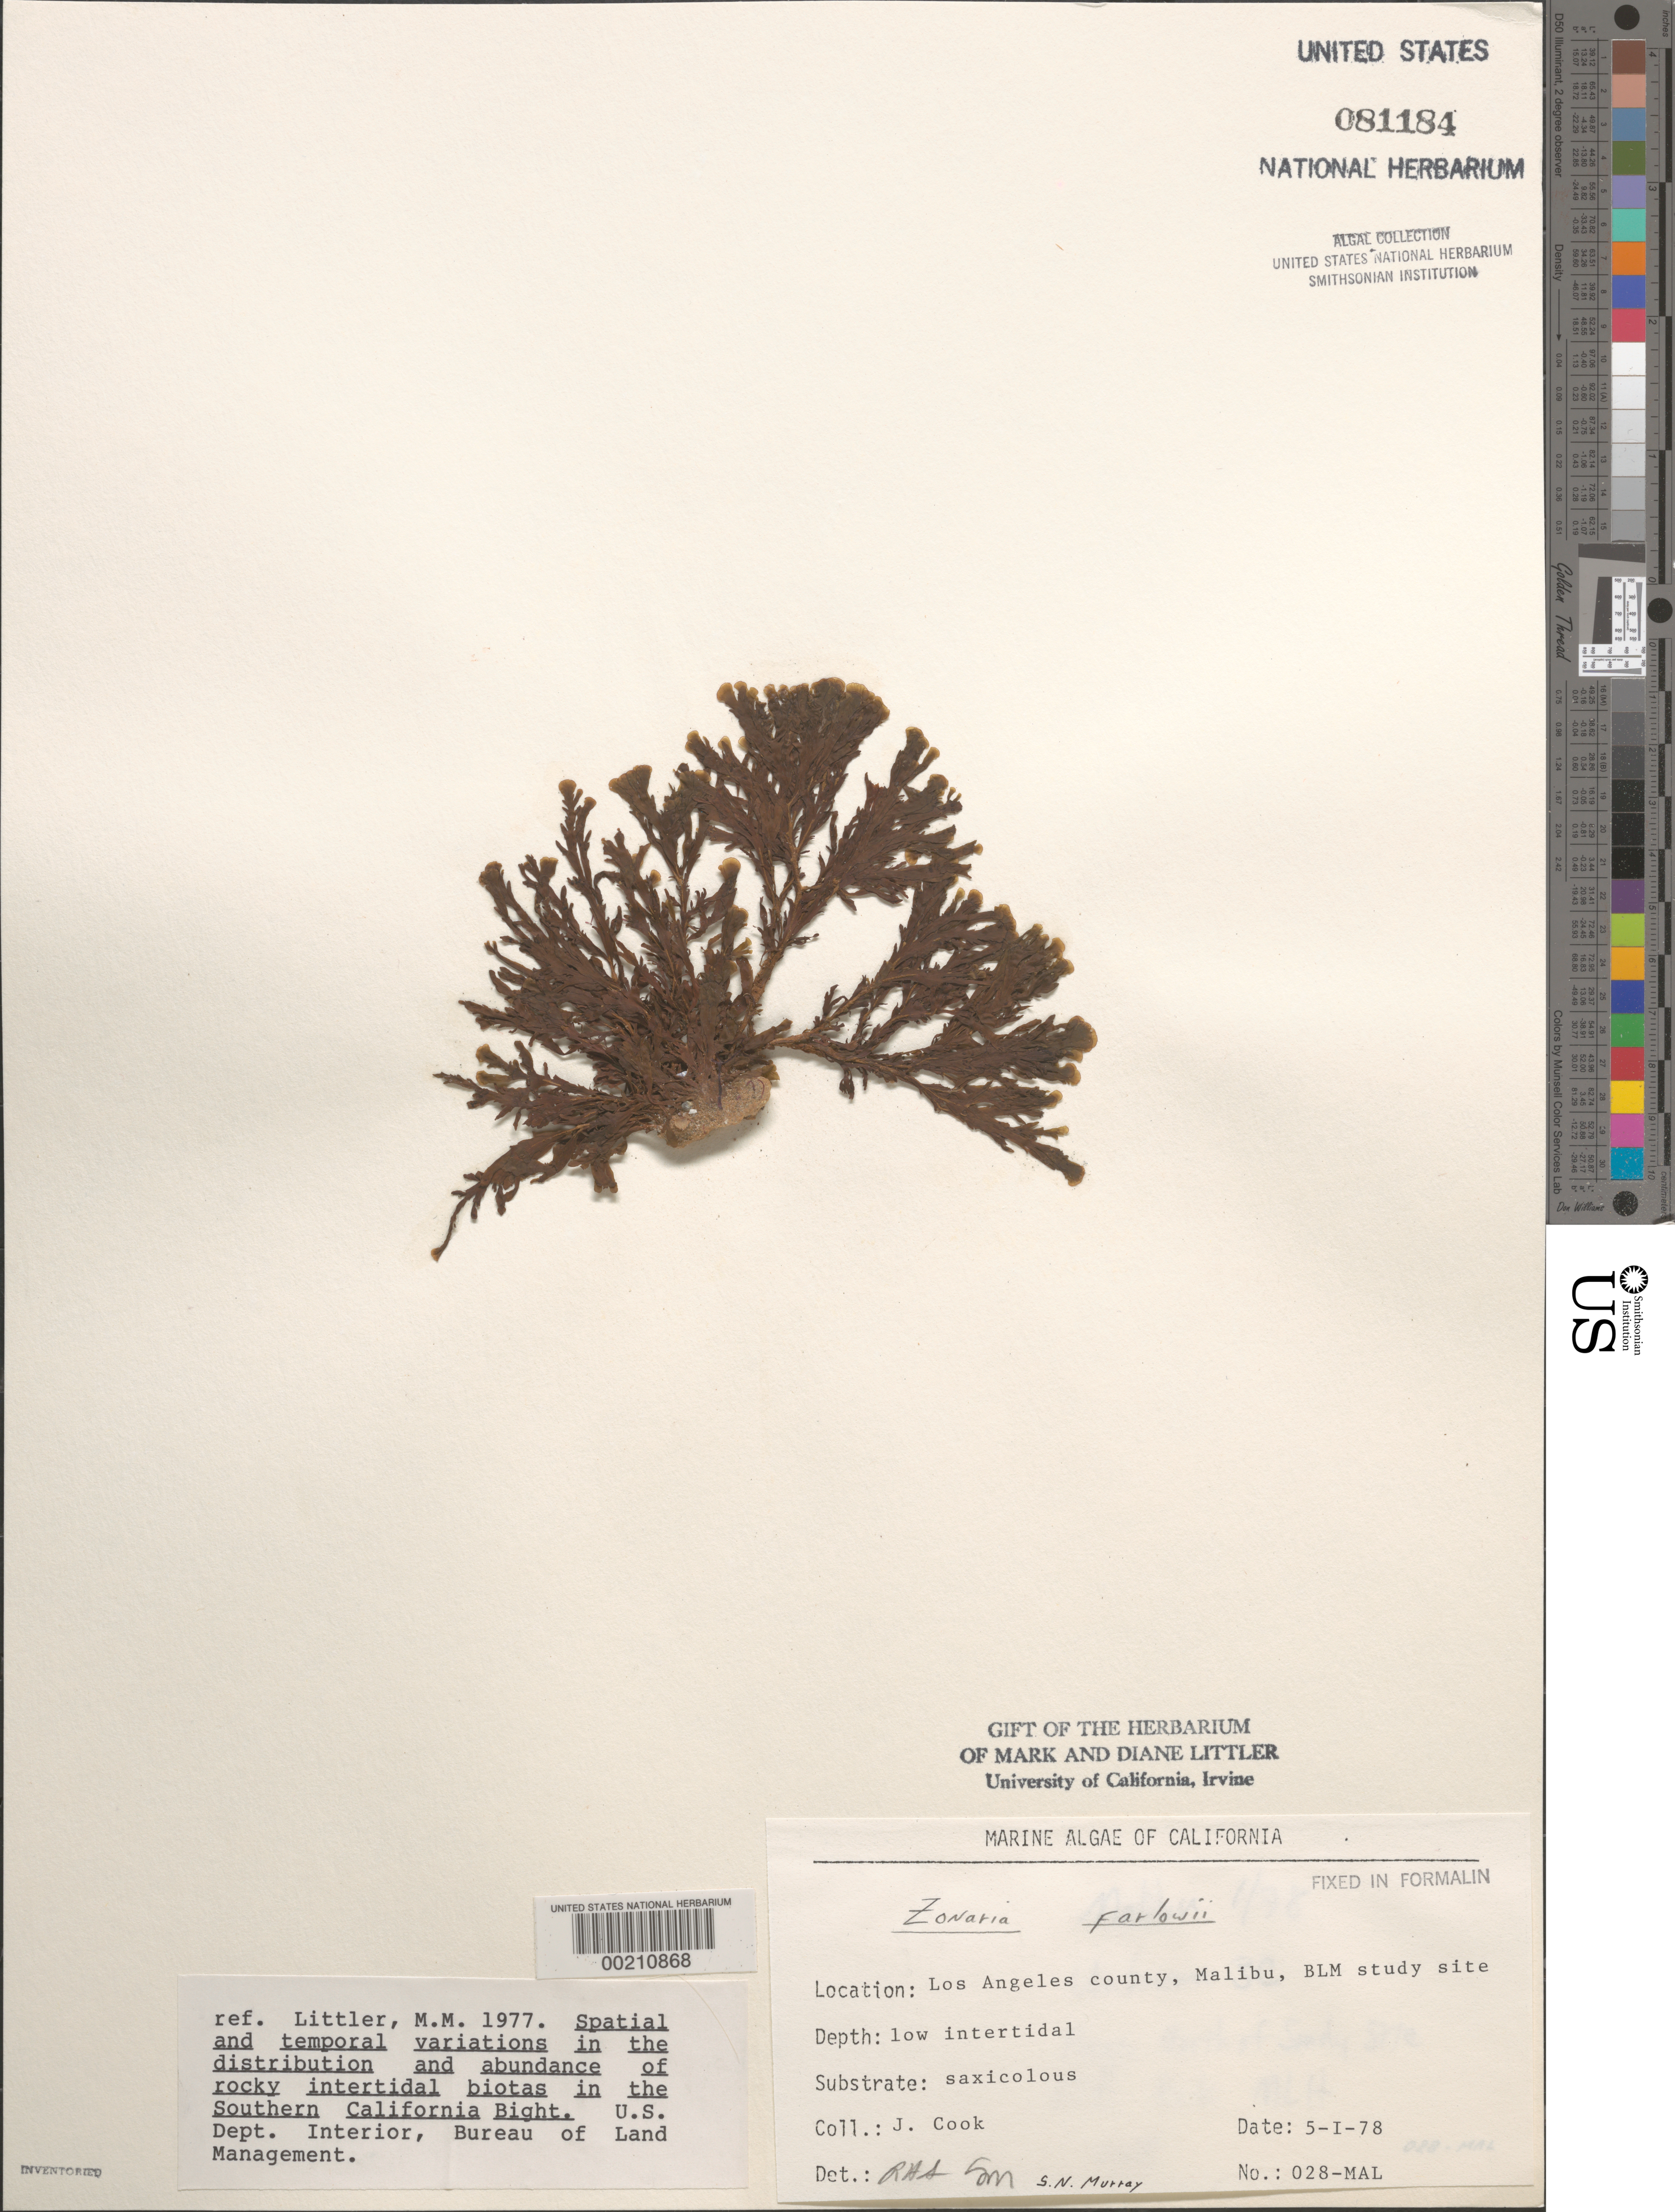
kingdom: Chromista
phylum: Ochrophyta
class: Phaeophyceae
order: Dictyotales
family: Dictyotaceae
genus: Zonaria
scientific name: Zonaria farlowii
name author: Setch. & N.L. Gardner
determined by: Sims, Robert H.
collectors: J. Cook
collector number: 028-mal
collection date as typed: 05 Jan 1978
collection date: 1978-01-05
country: United States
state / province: California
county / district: Los Angeles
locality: Malibu, near Paradise Cove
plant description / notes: BLM-SOCALBIGHT Rocky Intertidal Survey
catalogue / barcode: US 81184